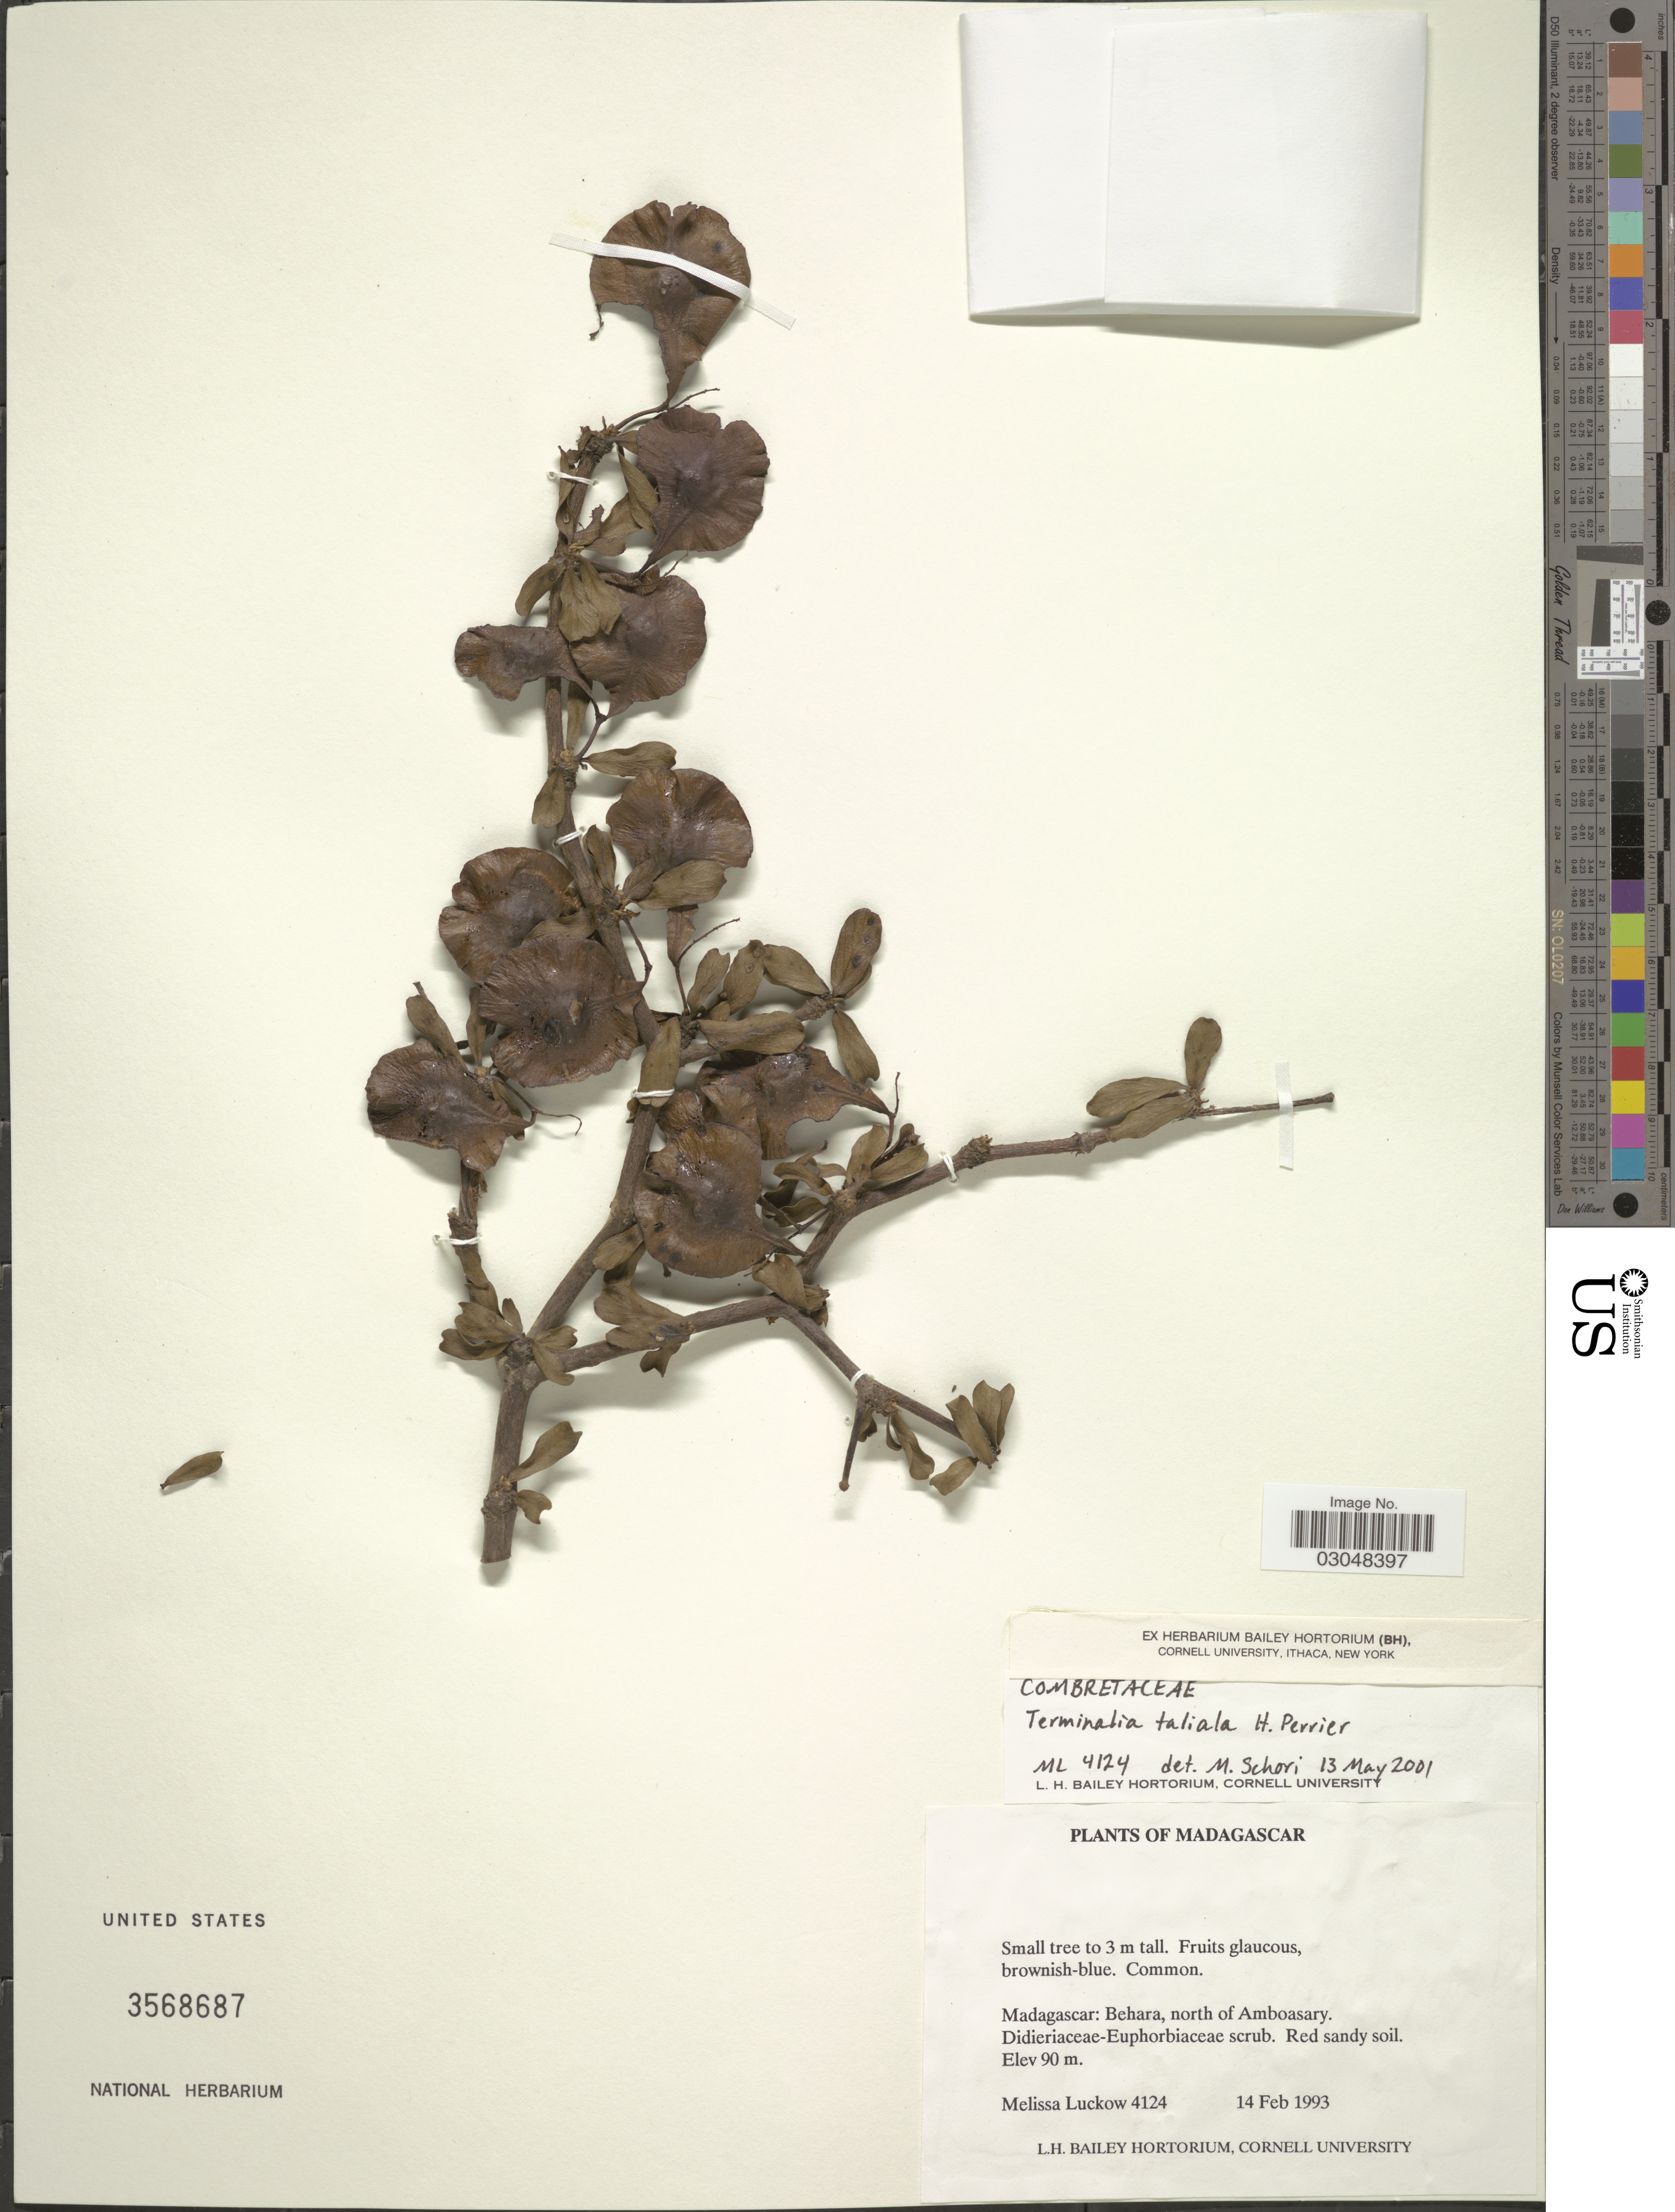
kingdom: Plantae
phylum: Tracheophyta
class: Magnoliopsida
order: Myrtales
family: Combretaceae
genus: Terminalia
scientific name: Terminalia taliala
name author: H. Perrier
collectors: M. A. Luckow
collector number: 4124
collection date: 1993-02-14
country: Madagascar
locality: Behara, north of Amboasary.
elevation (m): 90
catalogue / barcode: US 3568687